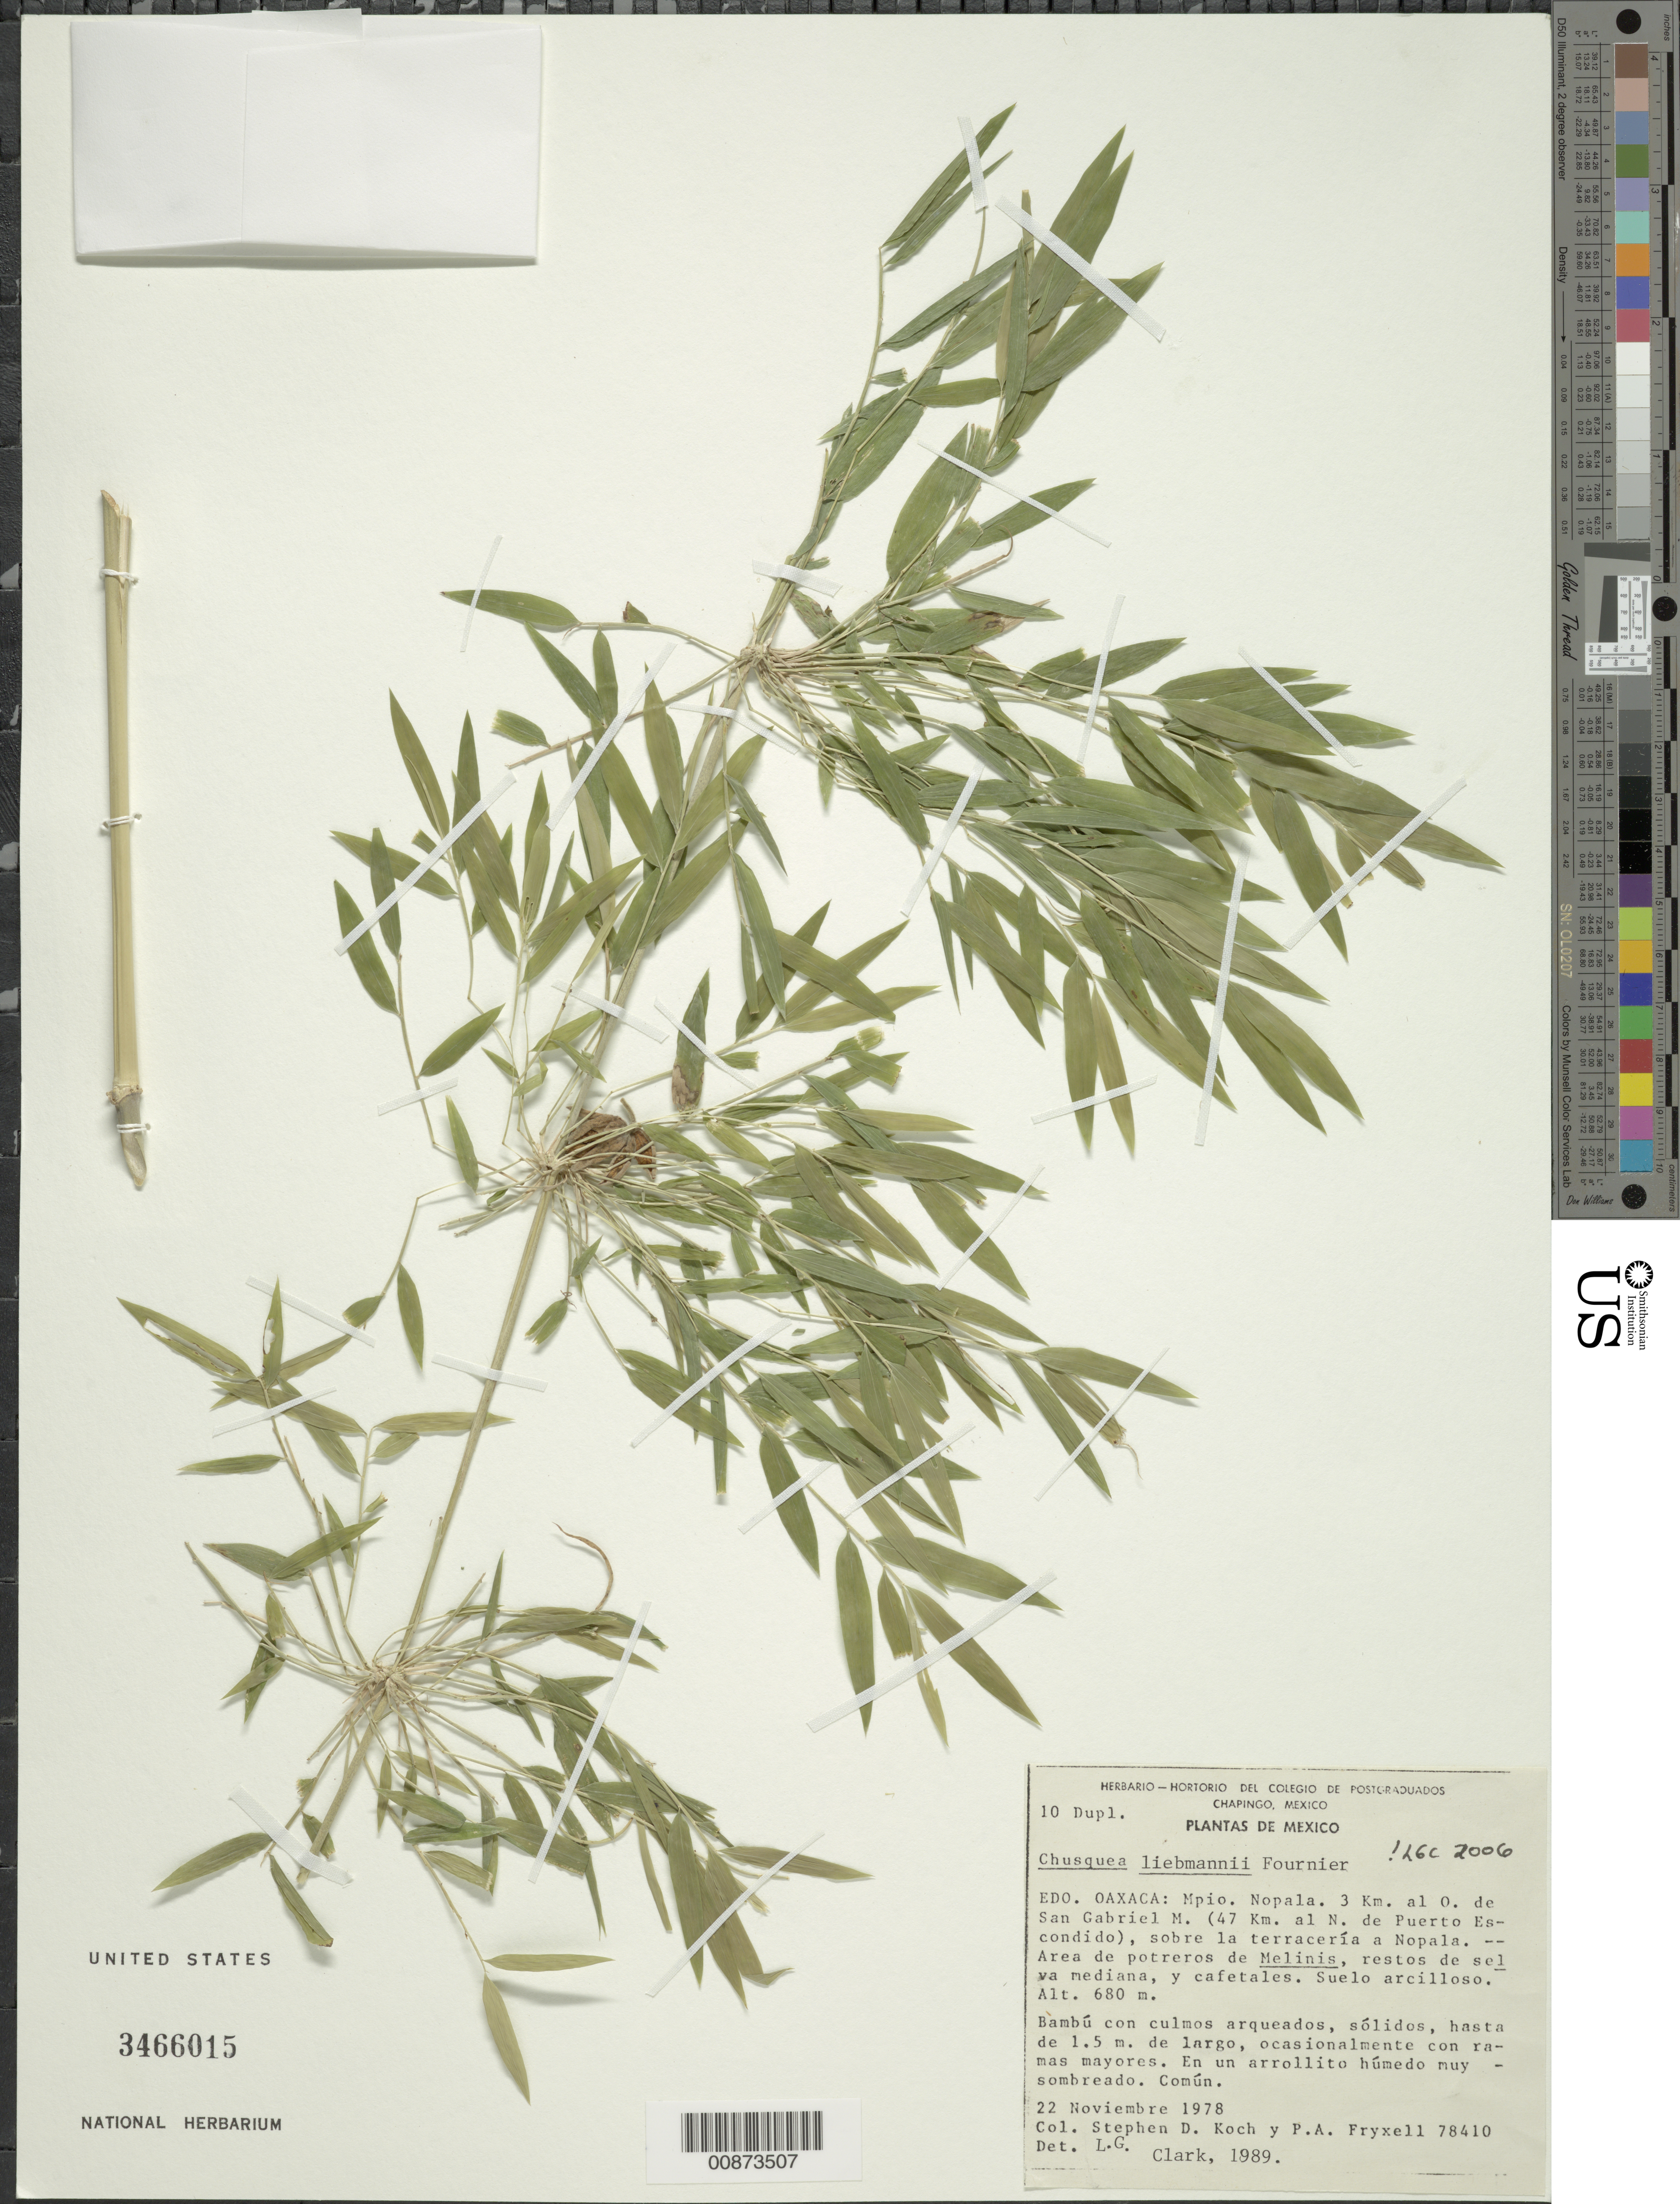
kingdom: Plantae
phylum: Tracheophyta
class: Liliopsida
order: Poales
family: Poaceae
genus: Chusquea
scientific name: Chusquea liebmannii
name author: E. Fourn.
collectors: S. D. Koch et al.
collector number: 78410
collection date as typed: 22 Nov 1978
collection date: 1978-11-22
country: Mexico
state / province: Oaxaca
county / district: Napala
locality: O de San Gabriel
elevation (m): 680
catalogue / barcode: US 3466015